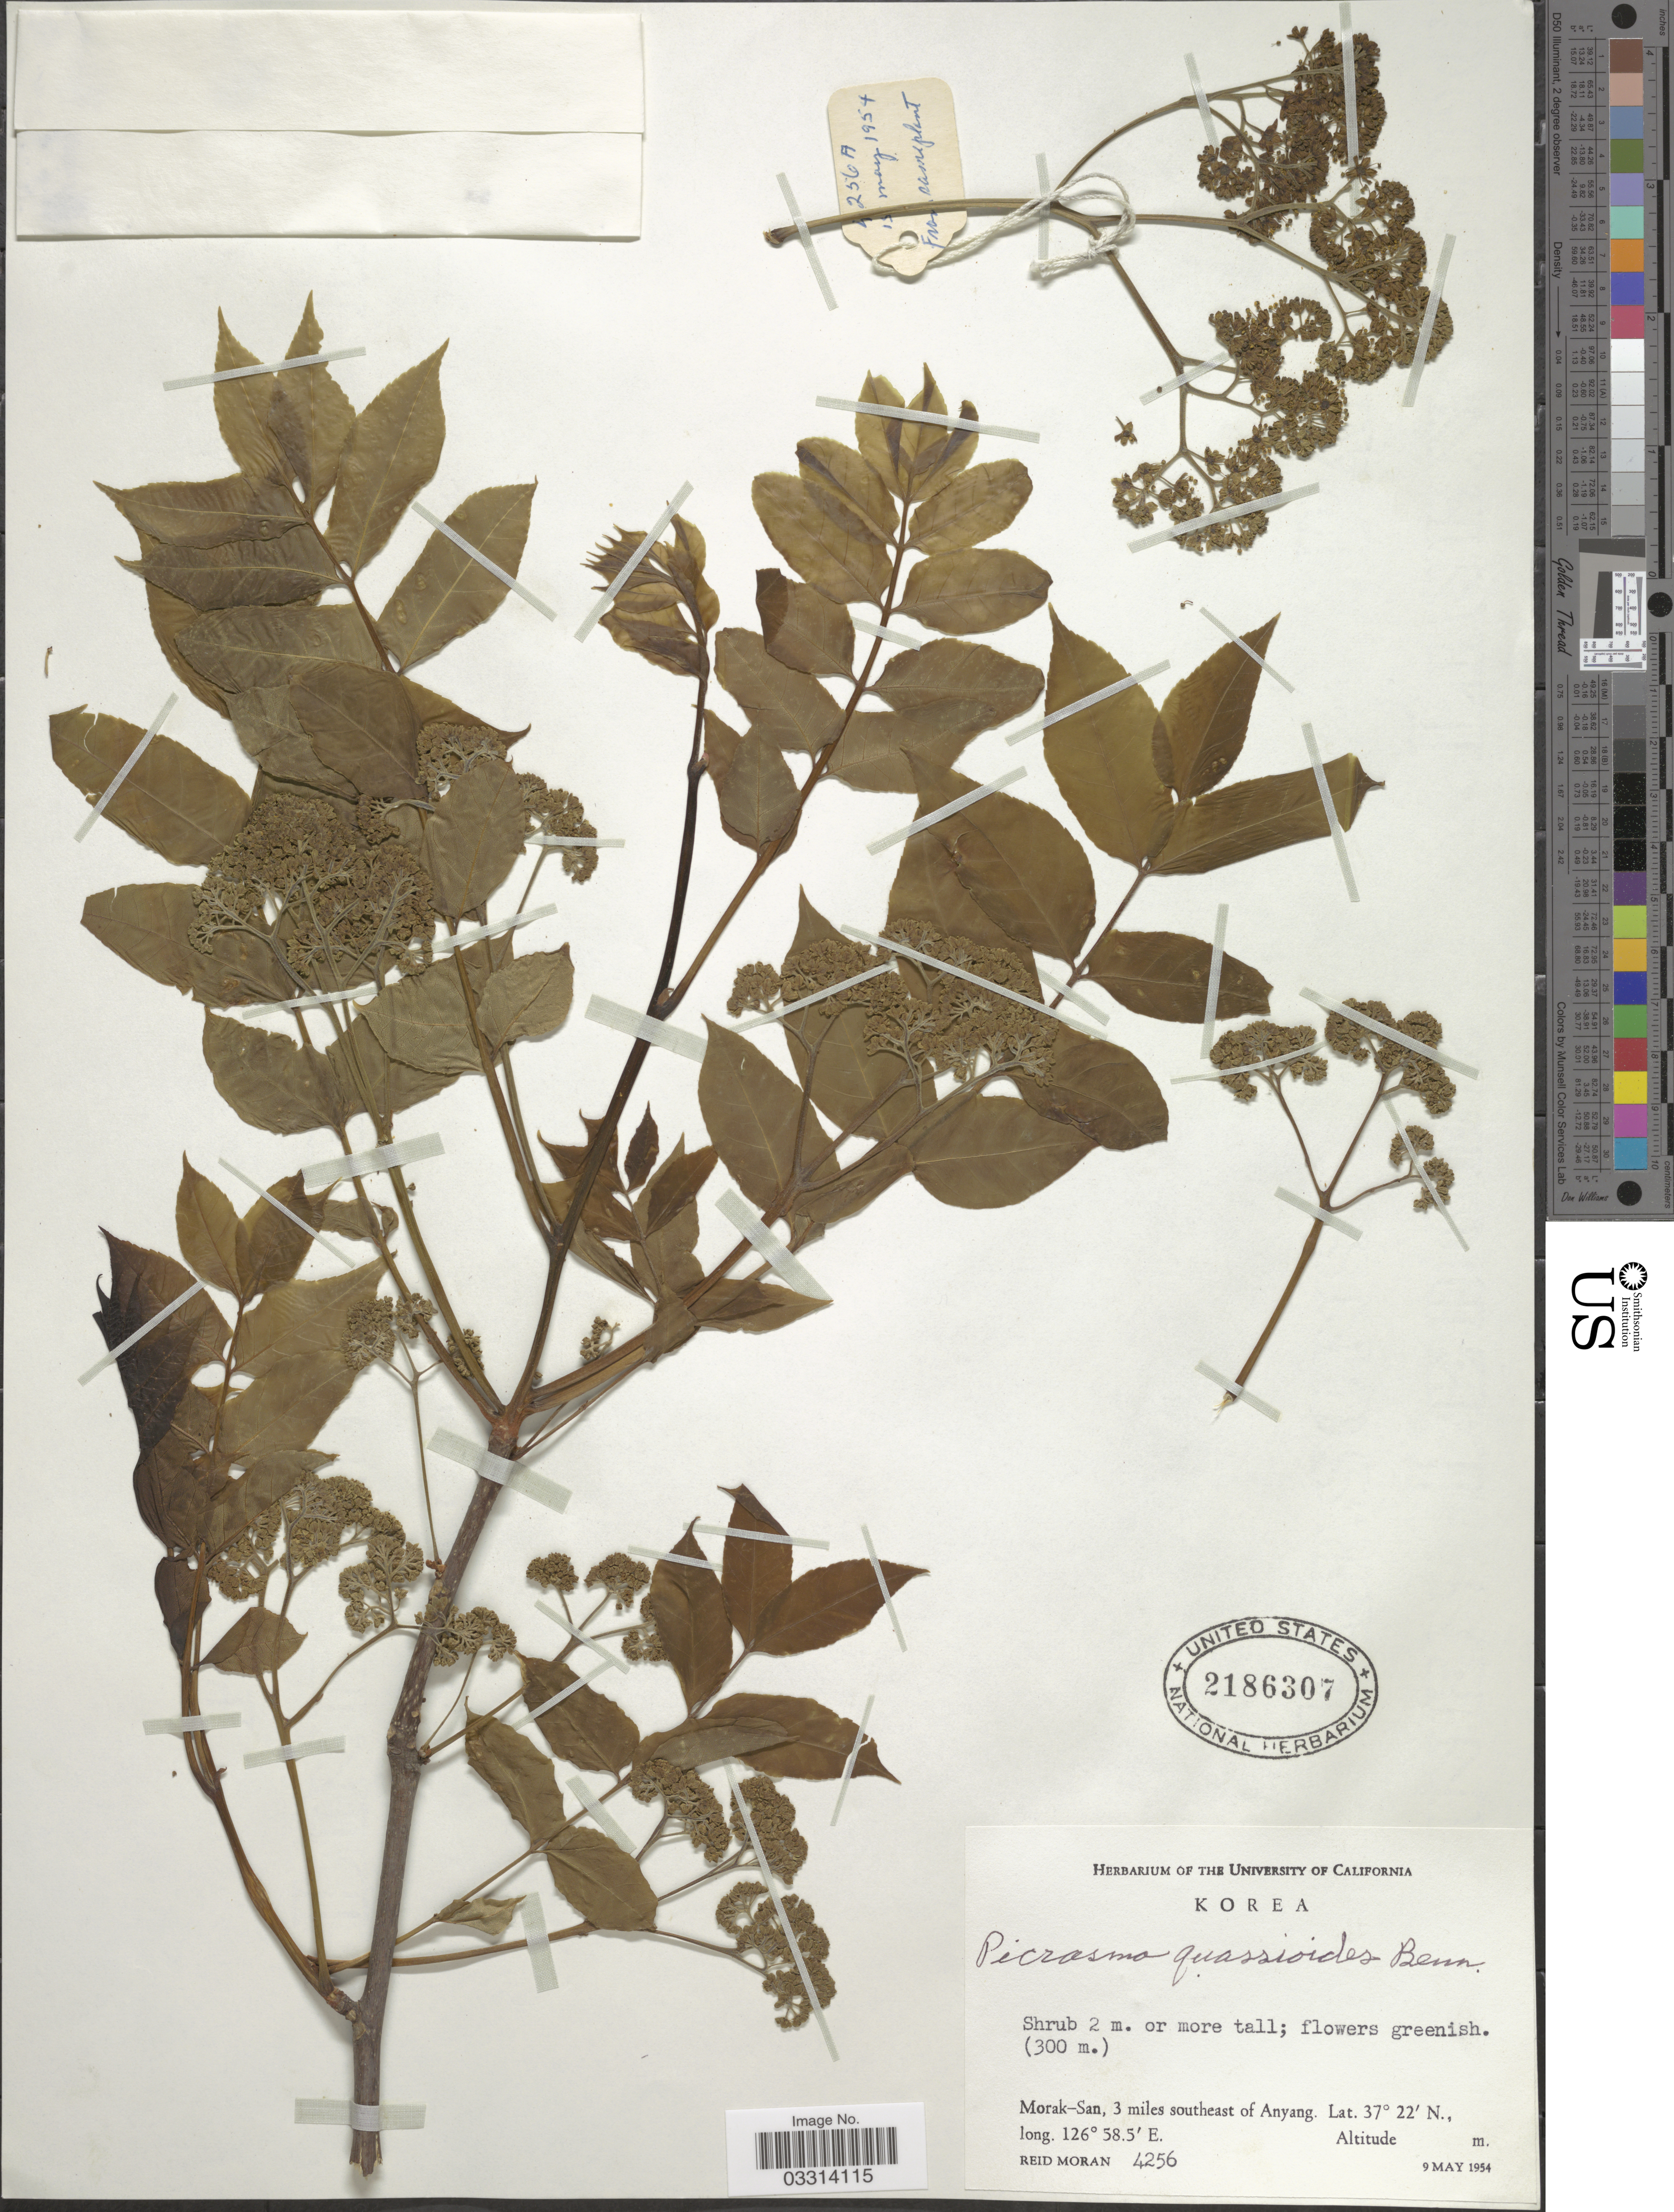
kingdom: Plantae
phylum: Tracheophyta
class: Magnoliopsida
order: Sapindales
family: Simaroubaceae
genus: Picrasma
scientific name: Picrasma quassioides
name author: (D. Don) Benn.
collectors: R. V. Moran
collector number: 4256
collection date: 1954-05-09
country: South Korea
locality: Morak-San, 3 miles southeast of Anyang.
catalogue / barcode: US 2186307